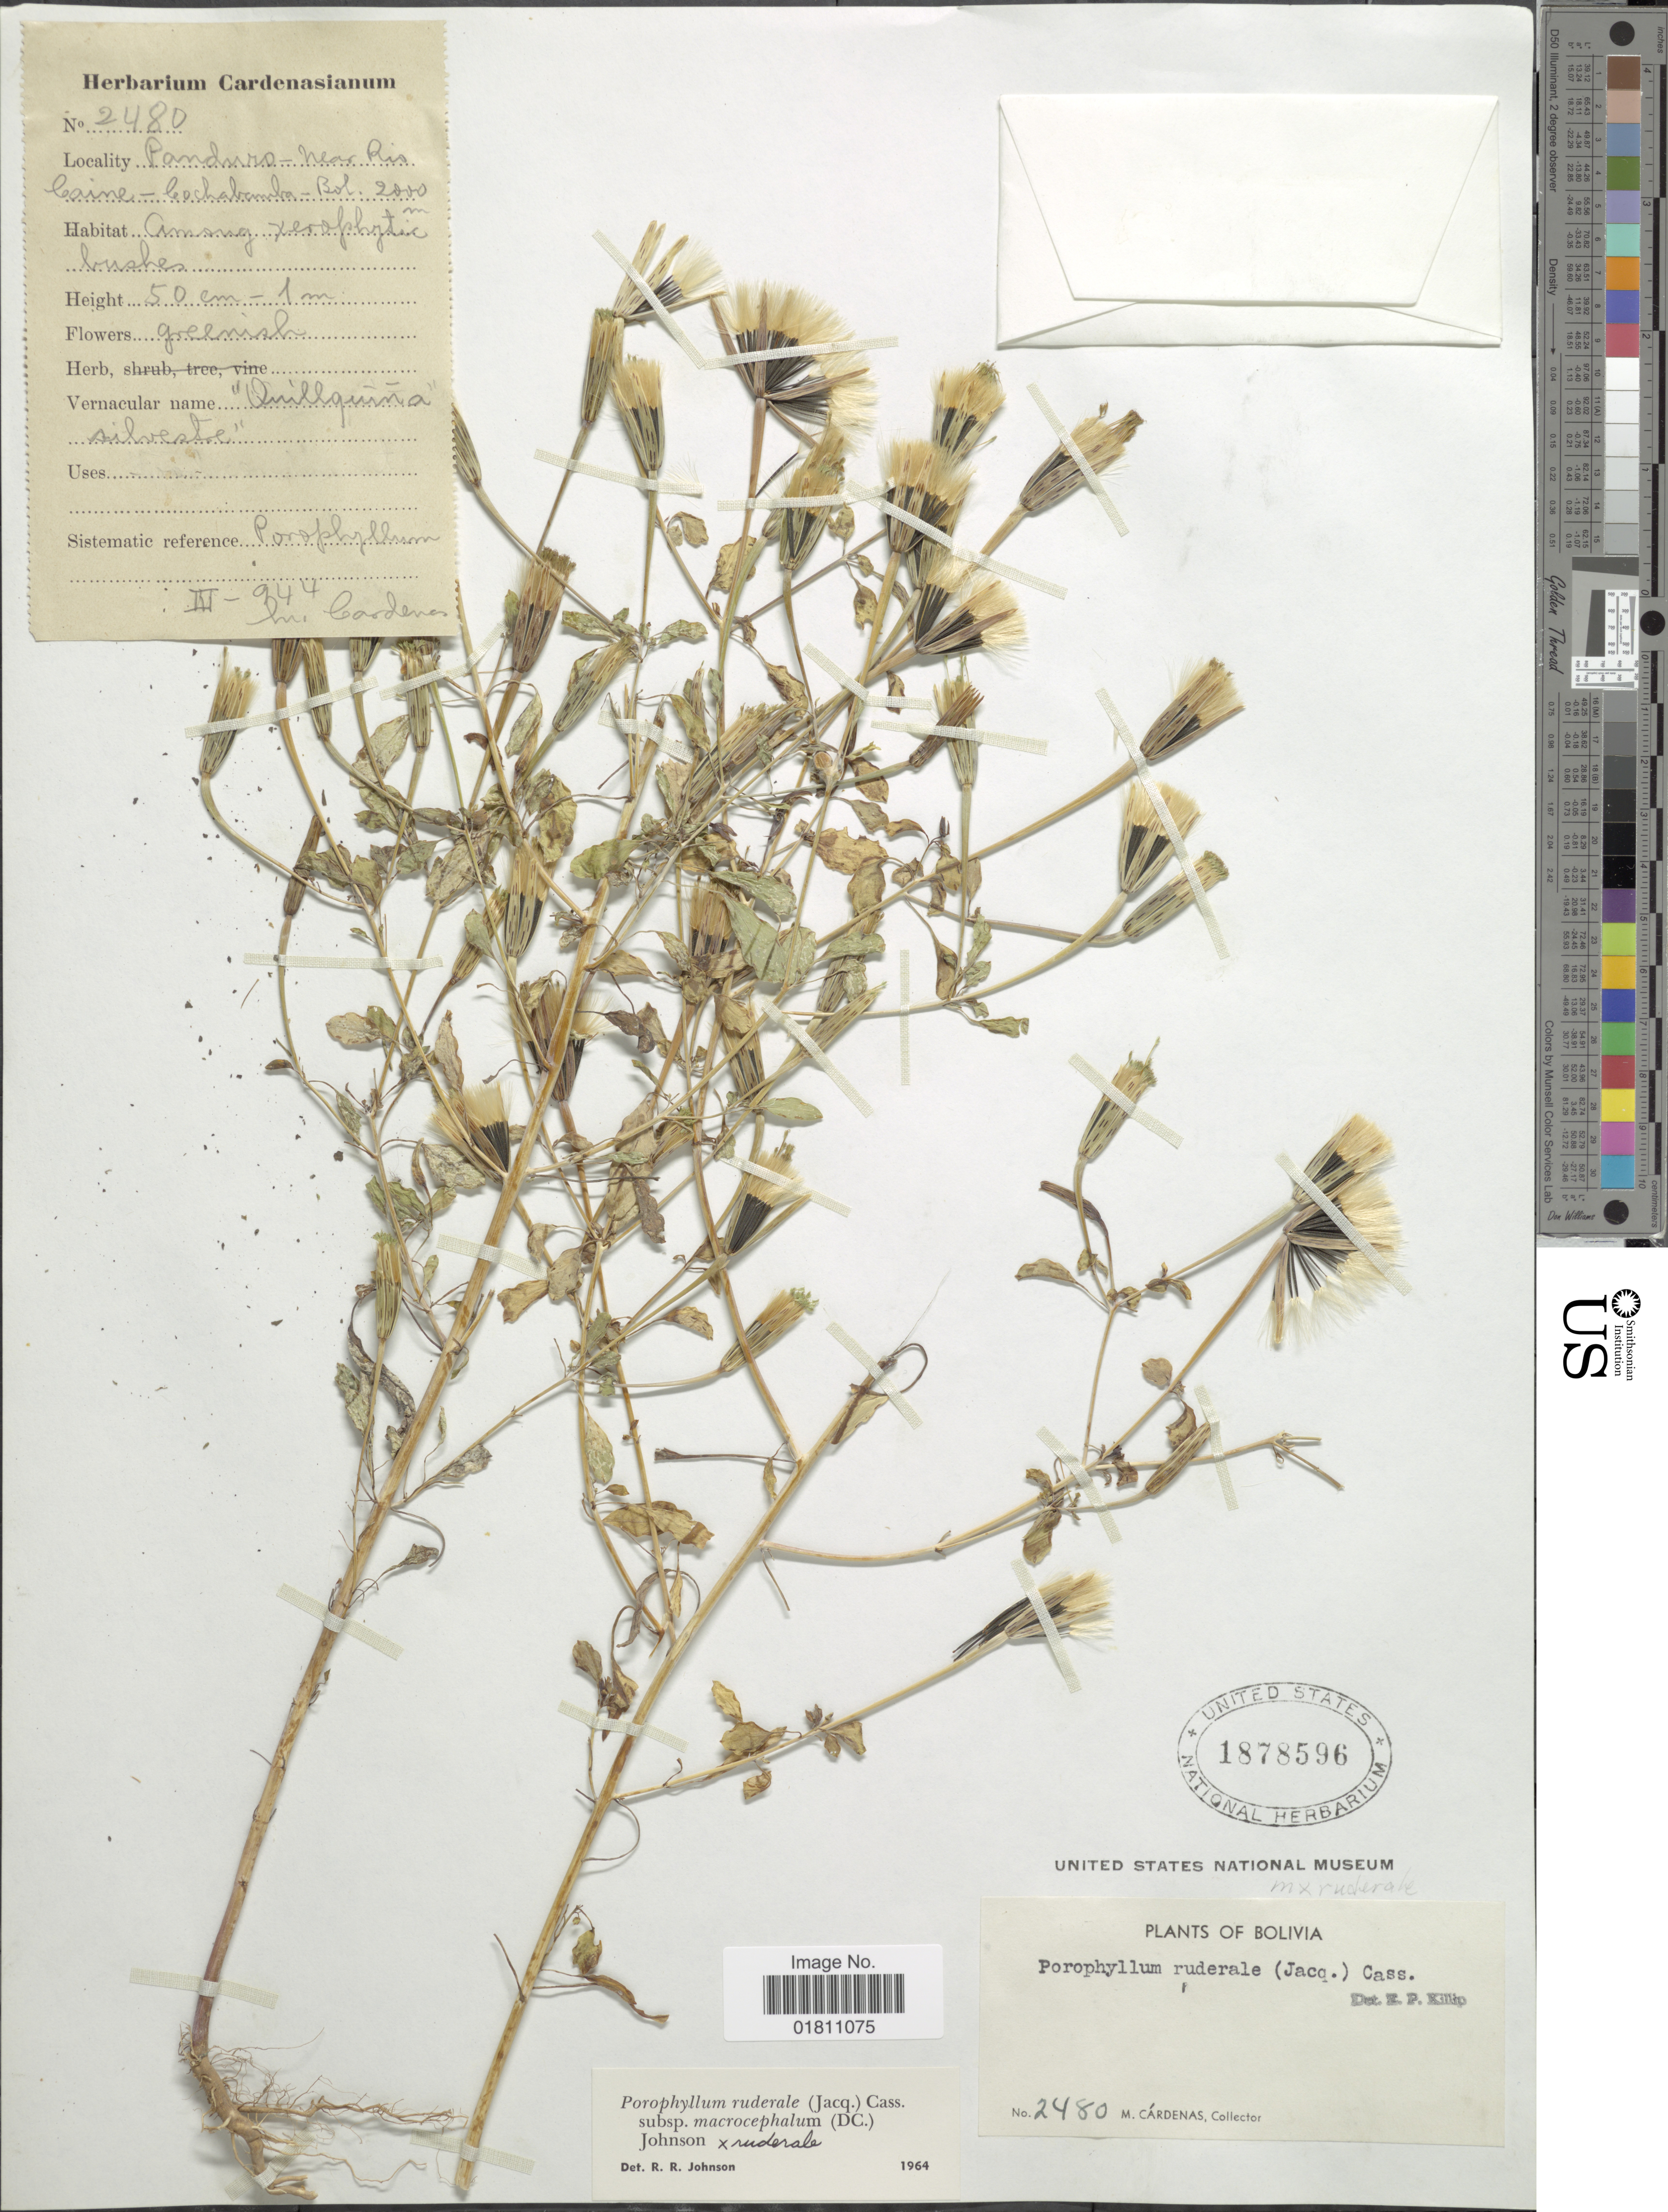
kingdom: Plantae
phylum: Tracheophyta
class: Magnoliopsida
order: Asterales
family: Asteraceae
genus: Porophyllum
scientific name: Porophyllum ruderale subsp. ruderale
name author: (Jacq.) Cass.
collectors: M. Cárdenas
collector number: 2480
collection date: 1944-03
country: Bolivia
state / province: Cochabamba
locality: Panduro - near Rio Caine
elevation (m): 2000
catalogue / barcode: US 1878596